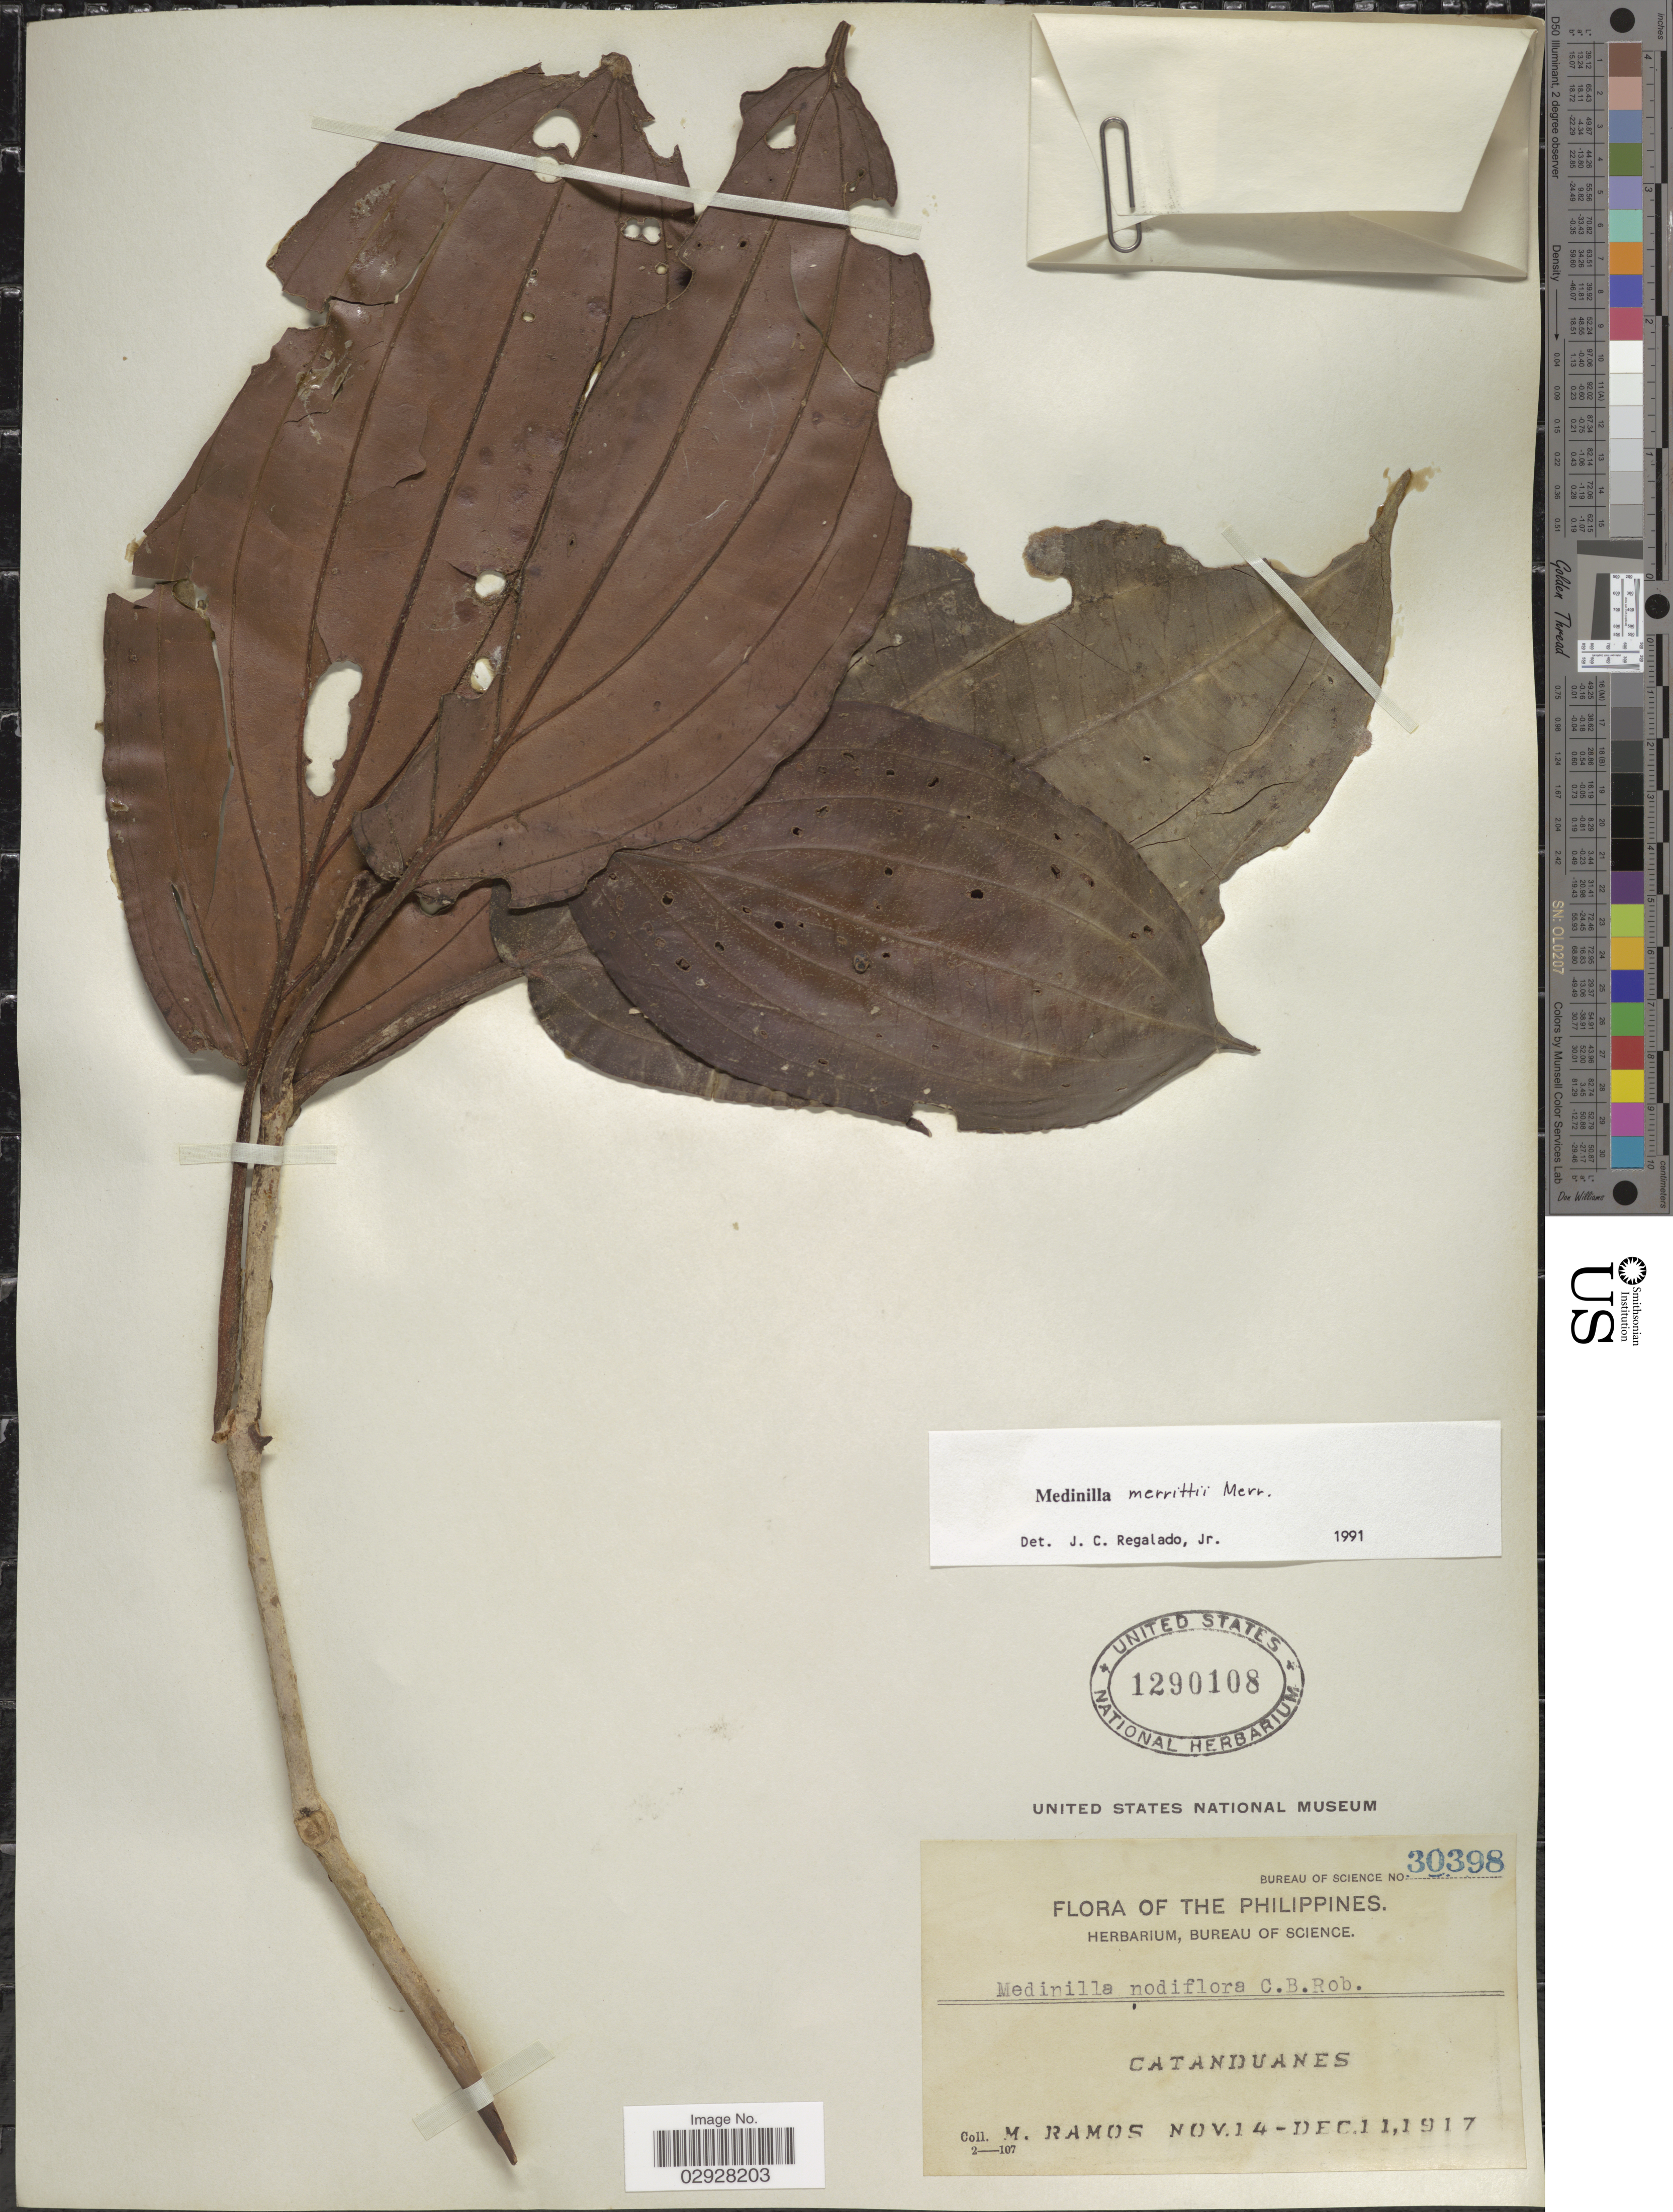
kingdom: Plantae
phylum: Tracheophyta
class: Magnoliopsida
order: Myrtales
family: Melastomataceae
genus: Medinilla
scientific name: Medinilla merrittii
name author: Merr.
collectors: M. Ramos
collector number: Bureau of Science 30398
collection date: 1917-11-14/1917-12-11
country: Philippines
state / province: Bicol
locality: Catanduanes.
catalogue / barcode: US 1290108